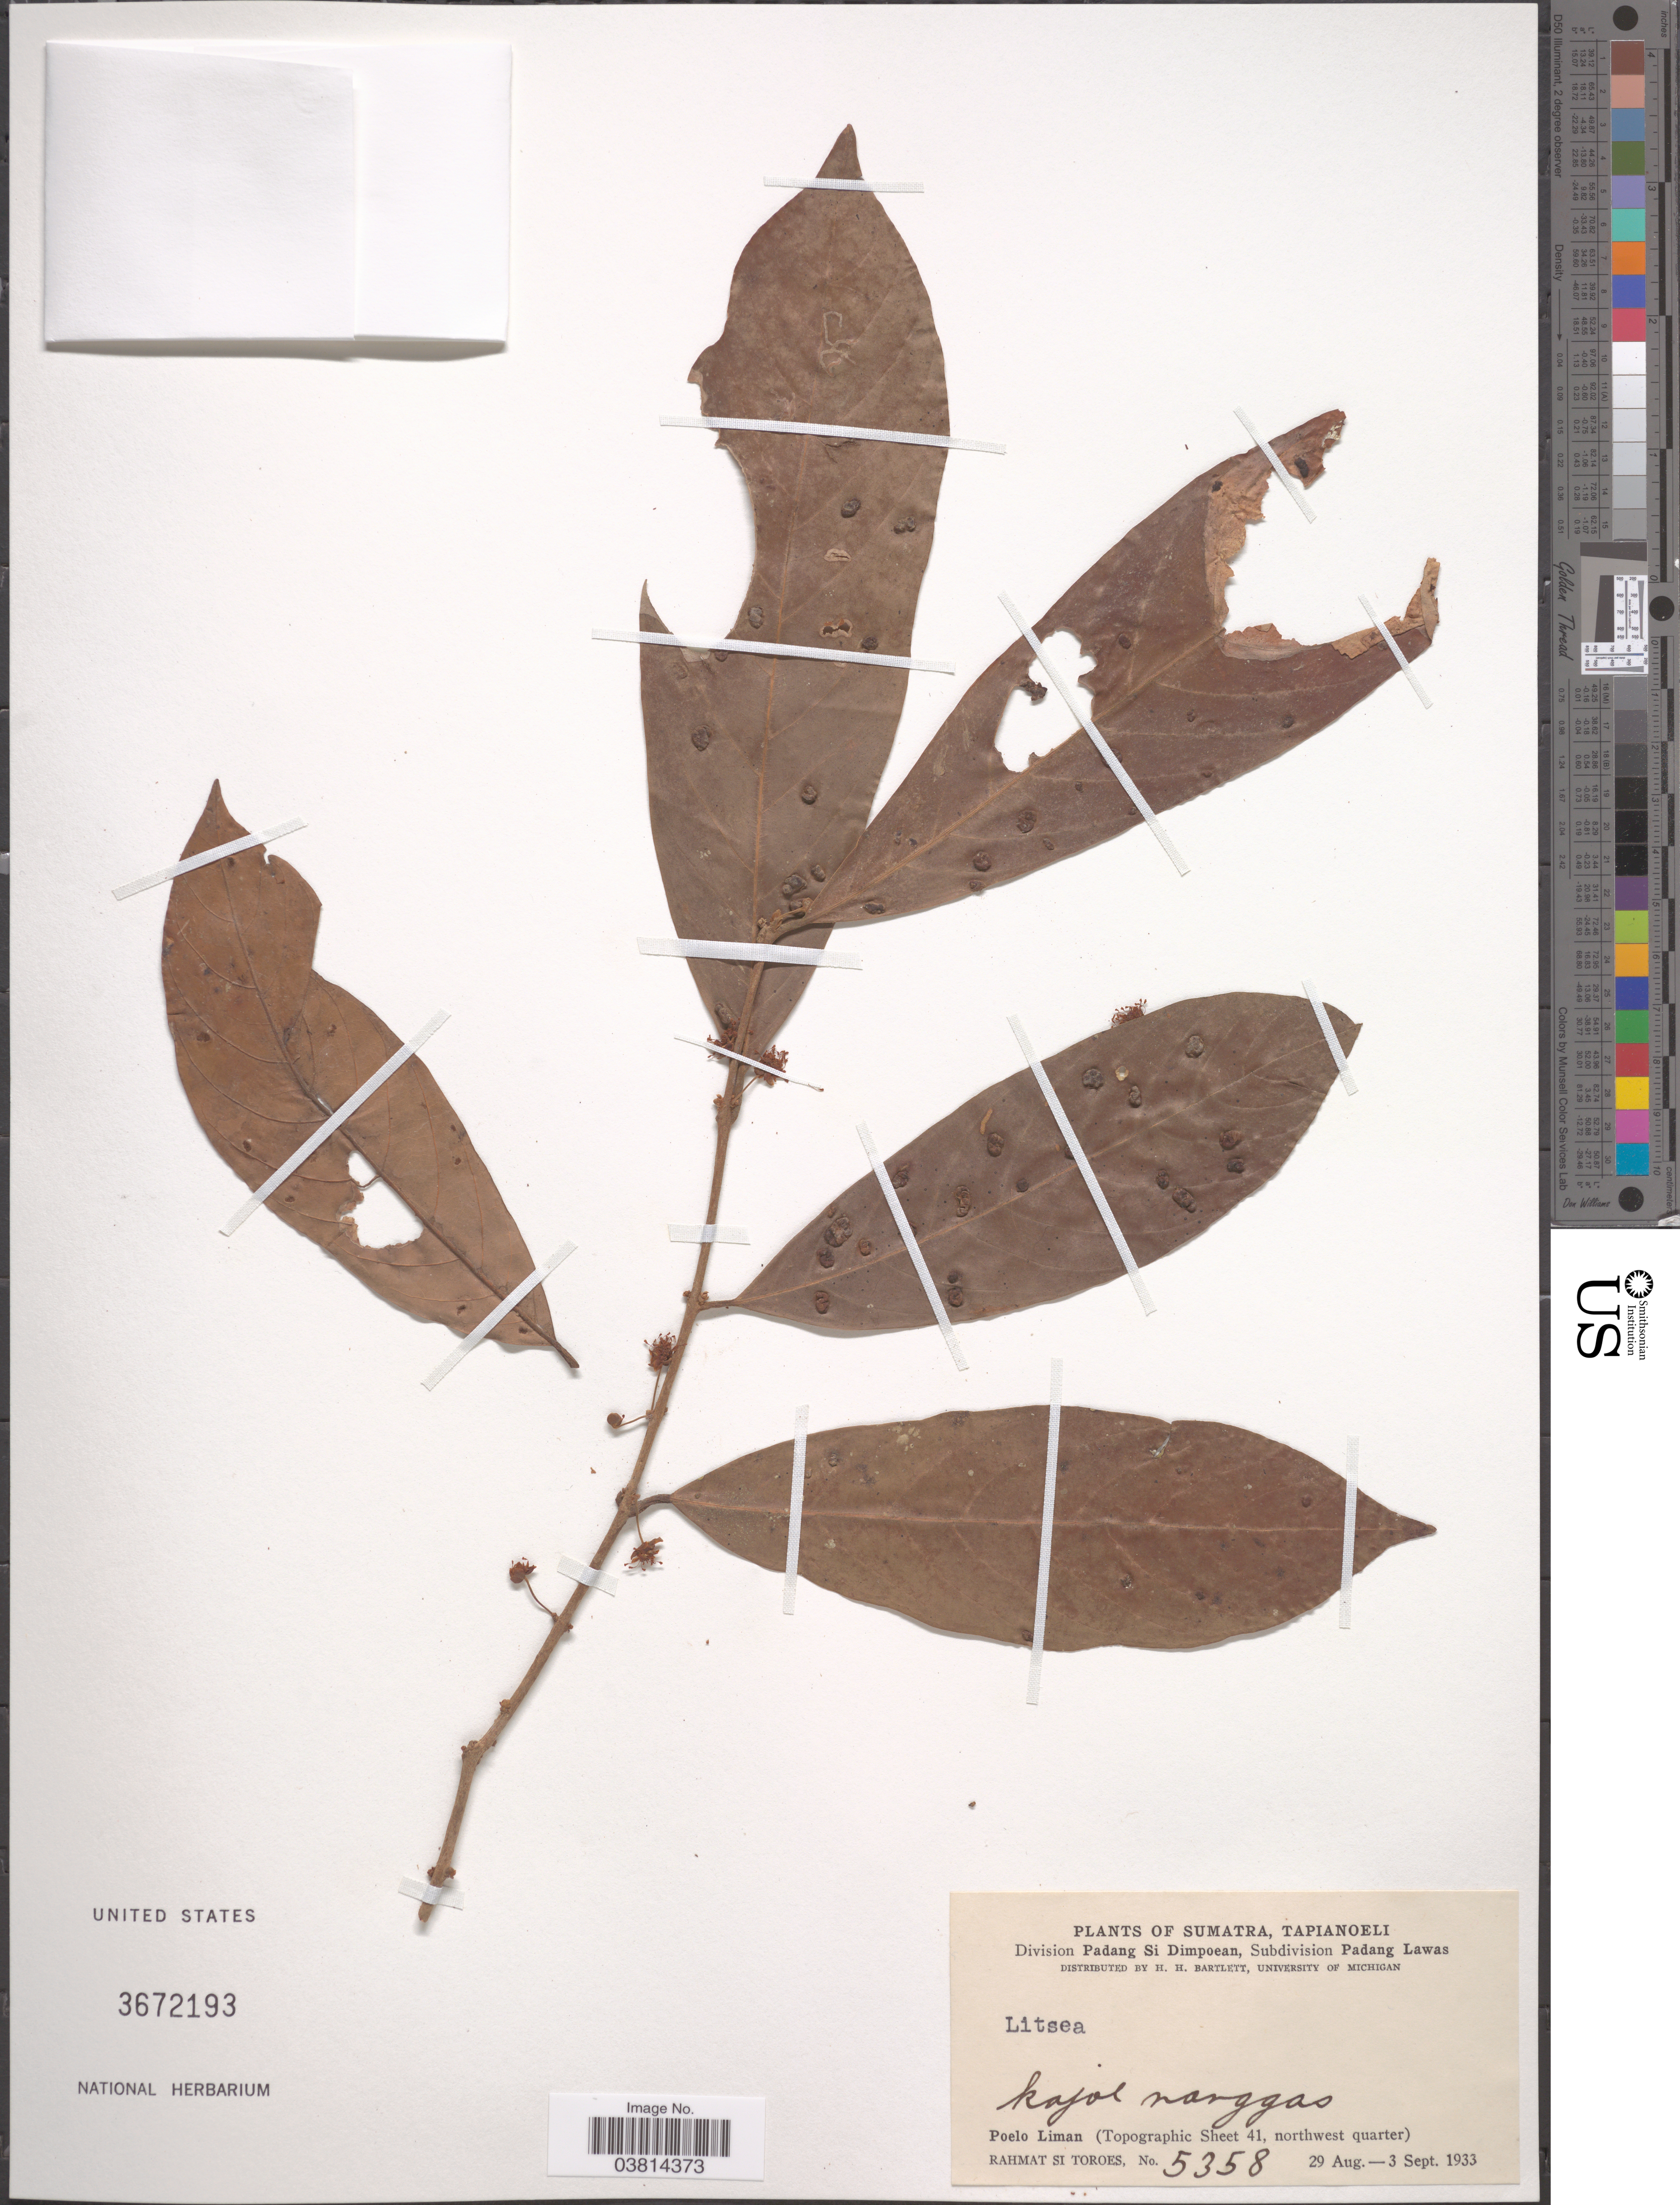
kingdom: Plantae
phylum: Tracheophyta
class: Magnoliopsida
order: Laurales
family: Lauraceae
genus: Litsea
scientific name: Litsea sp.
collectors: Rahmat Si Boeea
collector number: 5358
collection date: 1933-08-29/1933-09-03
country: Indonesia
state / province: Sumatra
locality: Tapianoeli. Division Padang Si Dimpoean, Subdivision Padang Lawas. Poelo Liman (Topographic Sheet 41, north-west quarter).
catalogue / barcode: US 3672193